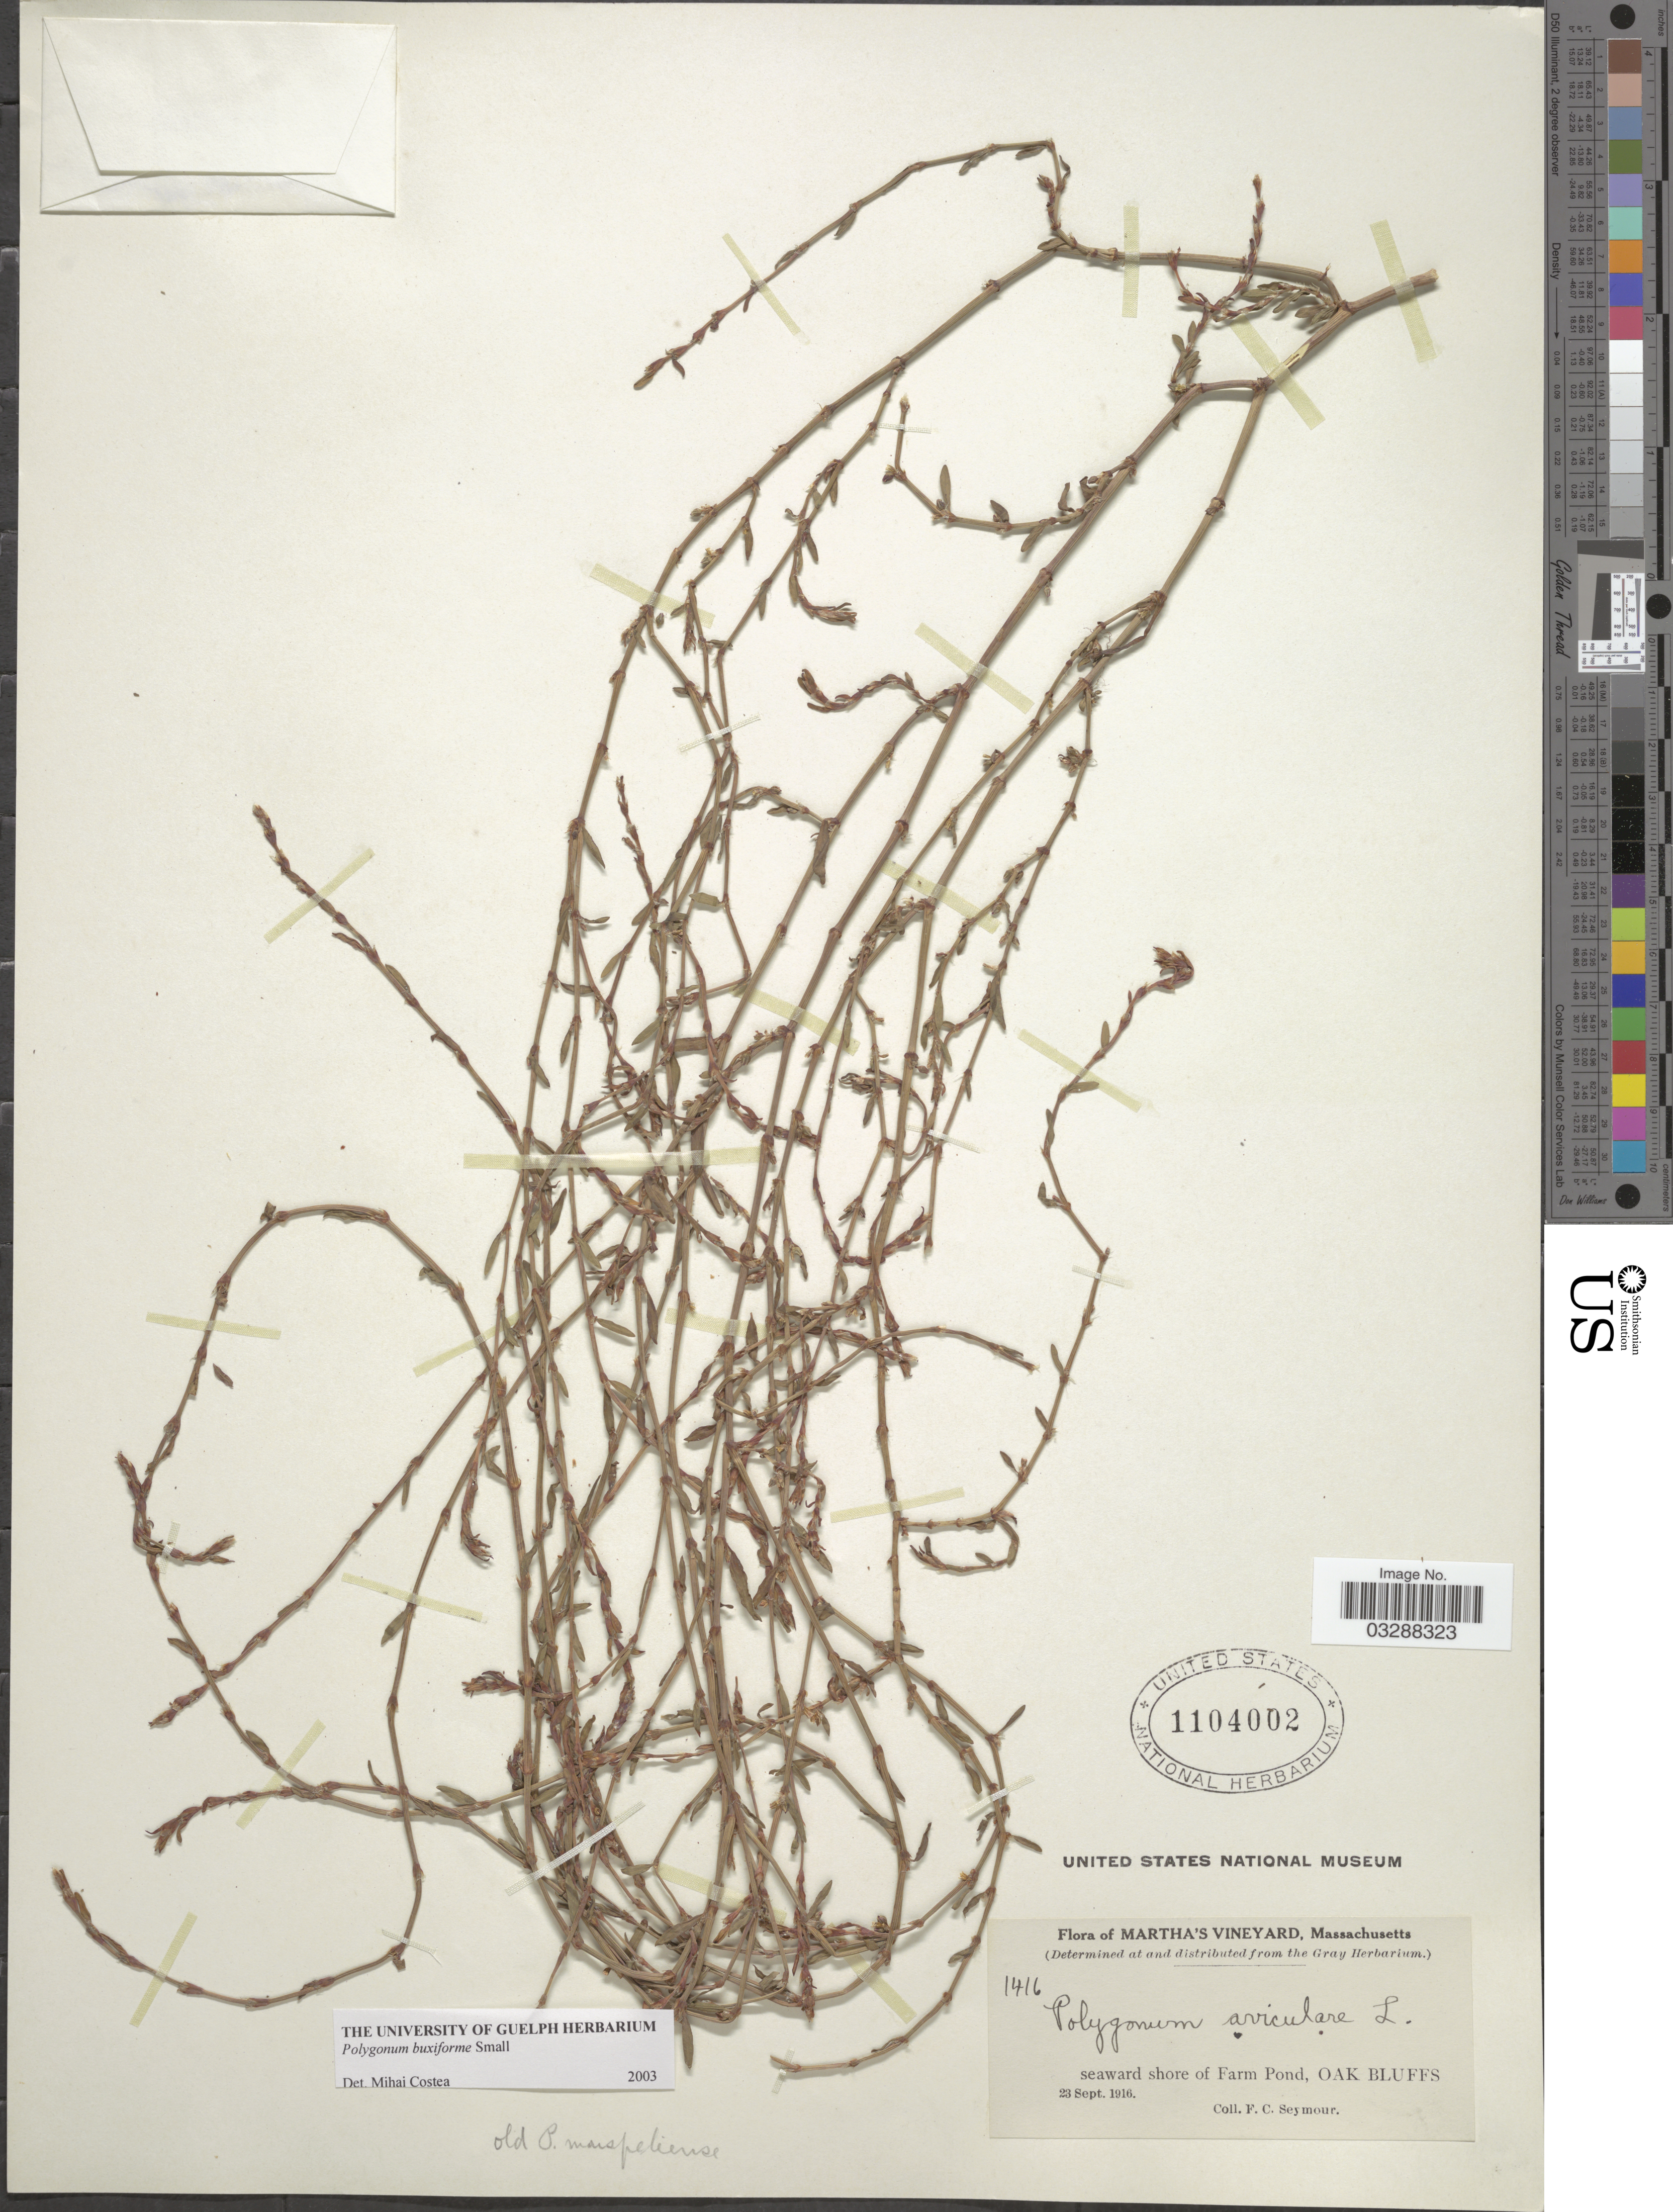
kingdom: Plantae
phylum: Tracheophyta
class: Magnoliopsida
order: Caryophyllales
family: Polygonaceae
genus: Polygonum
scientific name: Polygonum buxiforme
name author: Small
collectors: F. C. Seymour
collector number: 1416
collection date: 1916-09-23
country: United States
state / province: Massachusetts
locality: Seaward shore of Farm Pond, Oak Bluffs.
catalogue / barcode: US 1104002